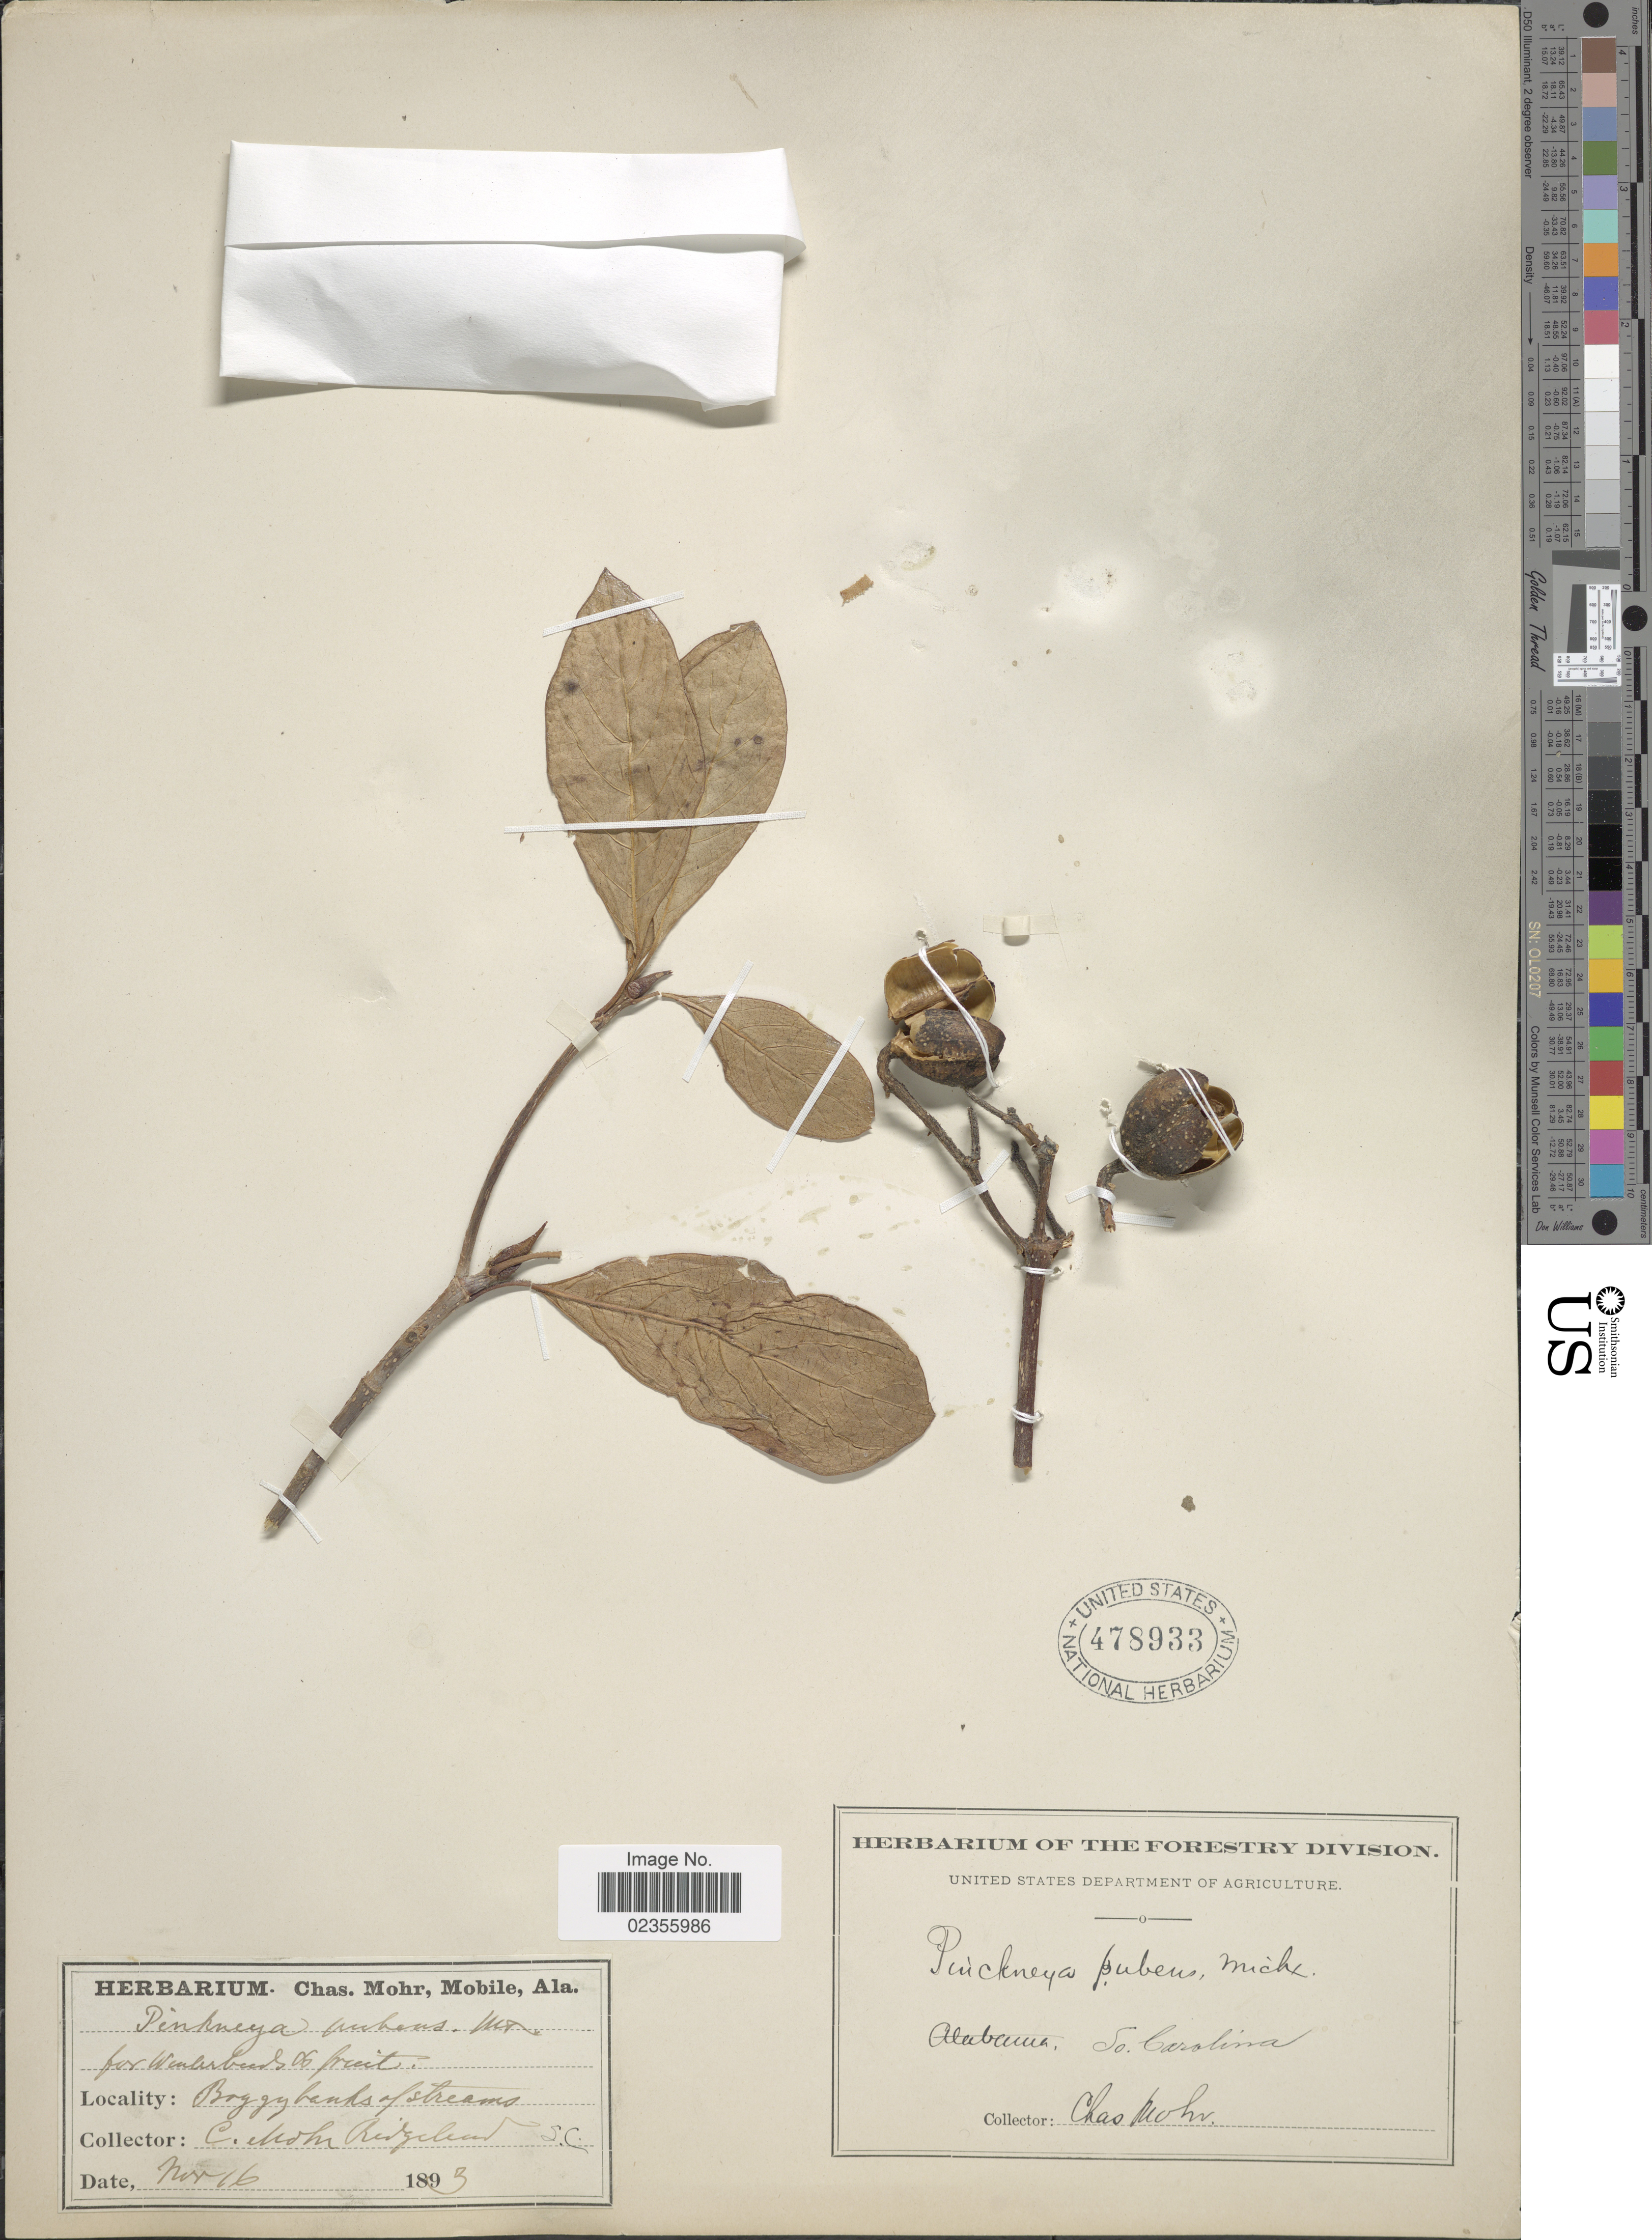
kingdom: Plantae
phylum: Tracheophyta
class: Magnoliopsida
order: Gentianales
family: Rubiaceae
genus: Pinckneya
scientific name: Pinckneya pubens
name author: Michx.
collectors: C. T. Mohr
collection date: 1893-11-16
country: United States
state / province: South Carolina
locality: Boggy banks of streams. Ridgeland.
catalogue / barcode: US 478933